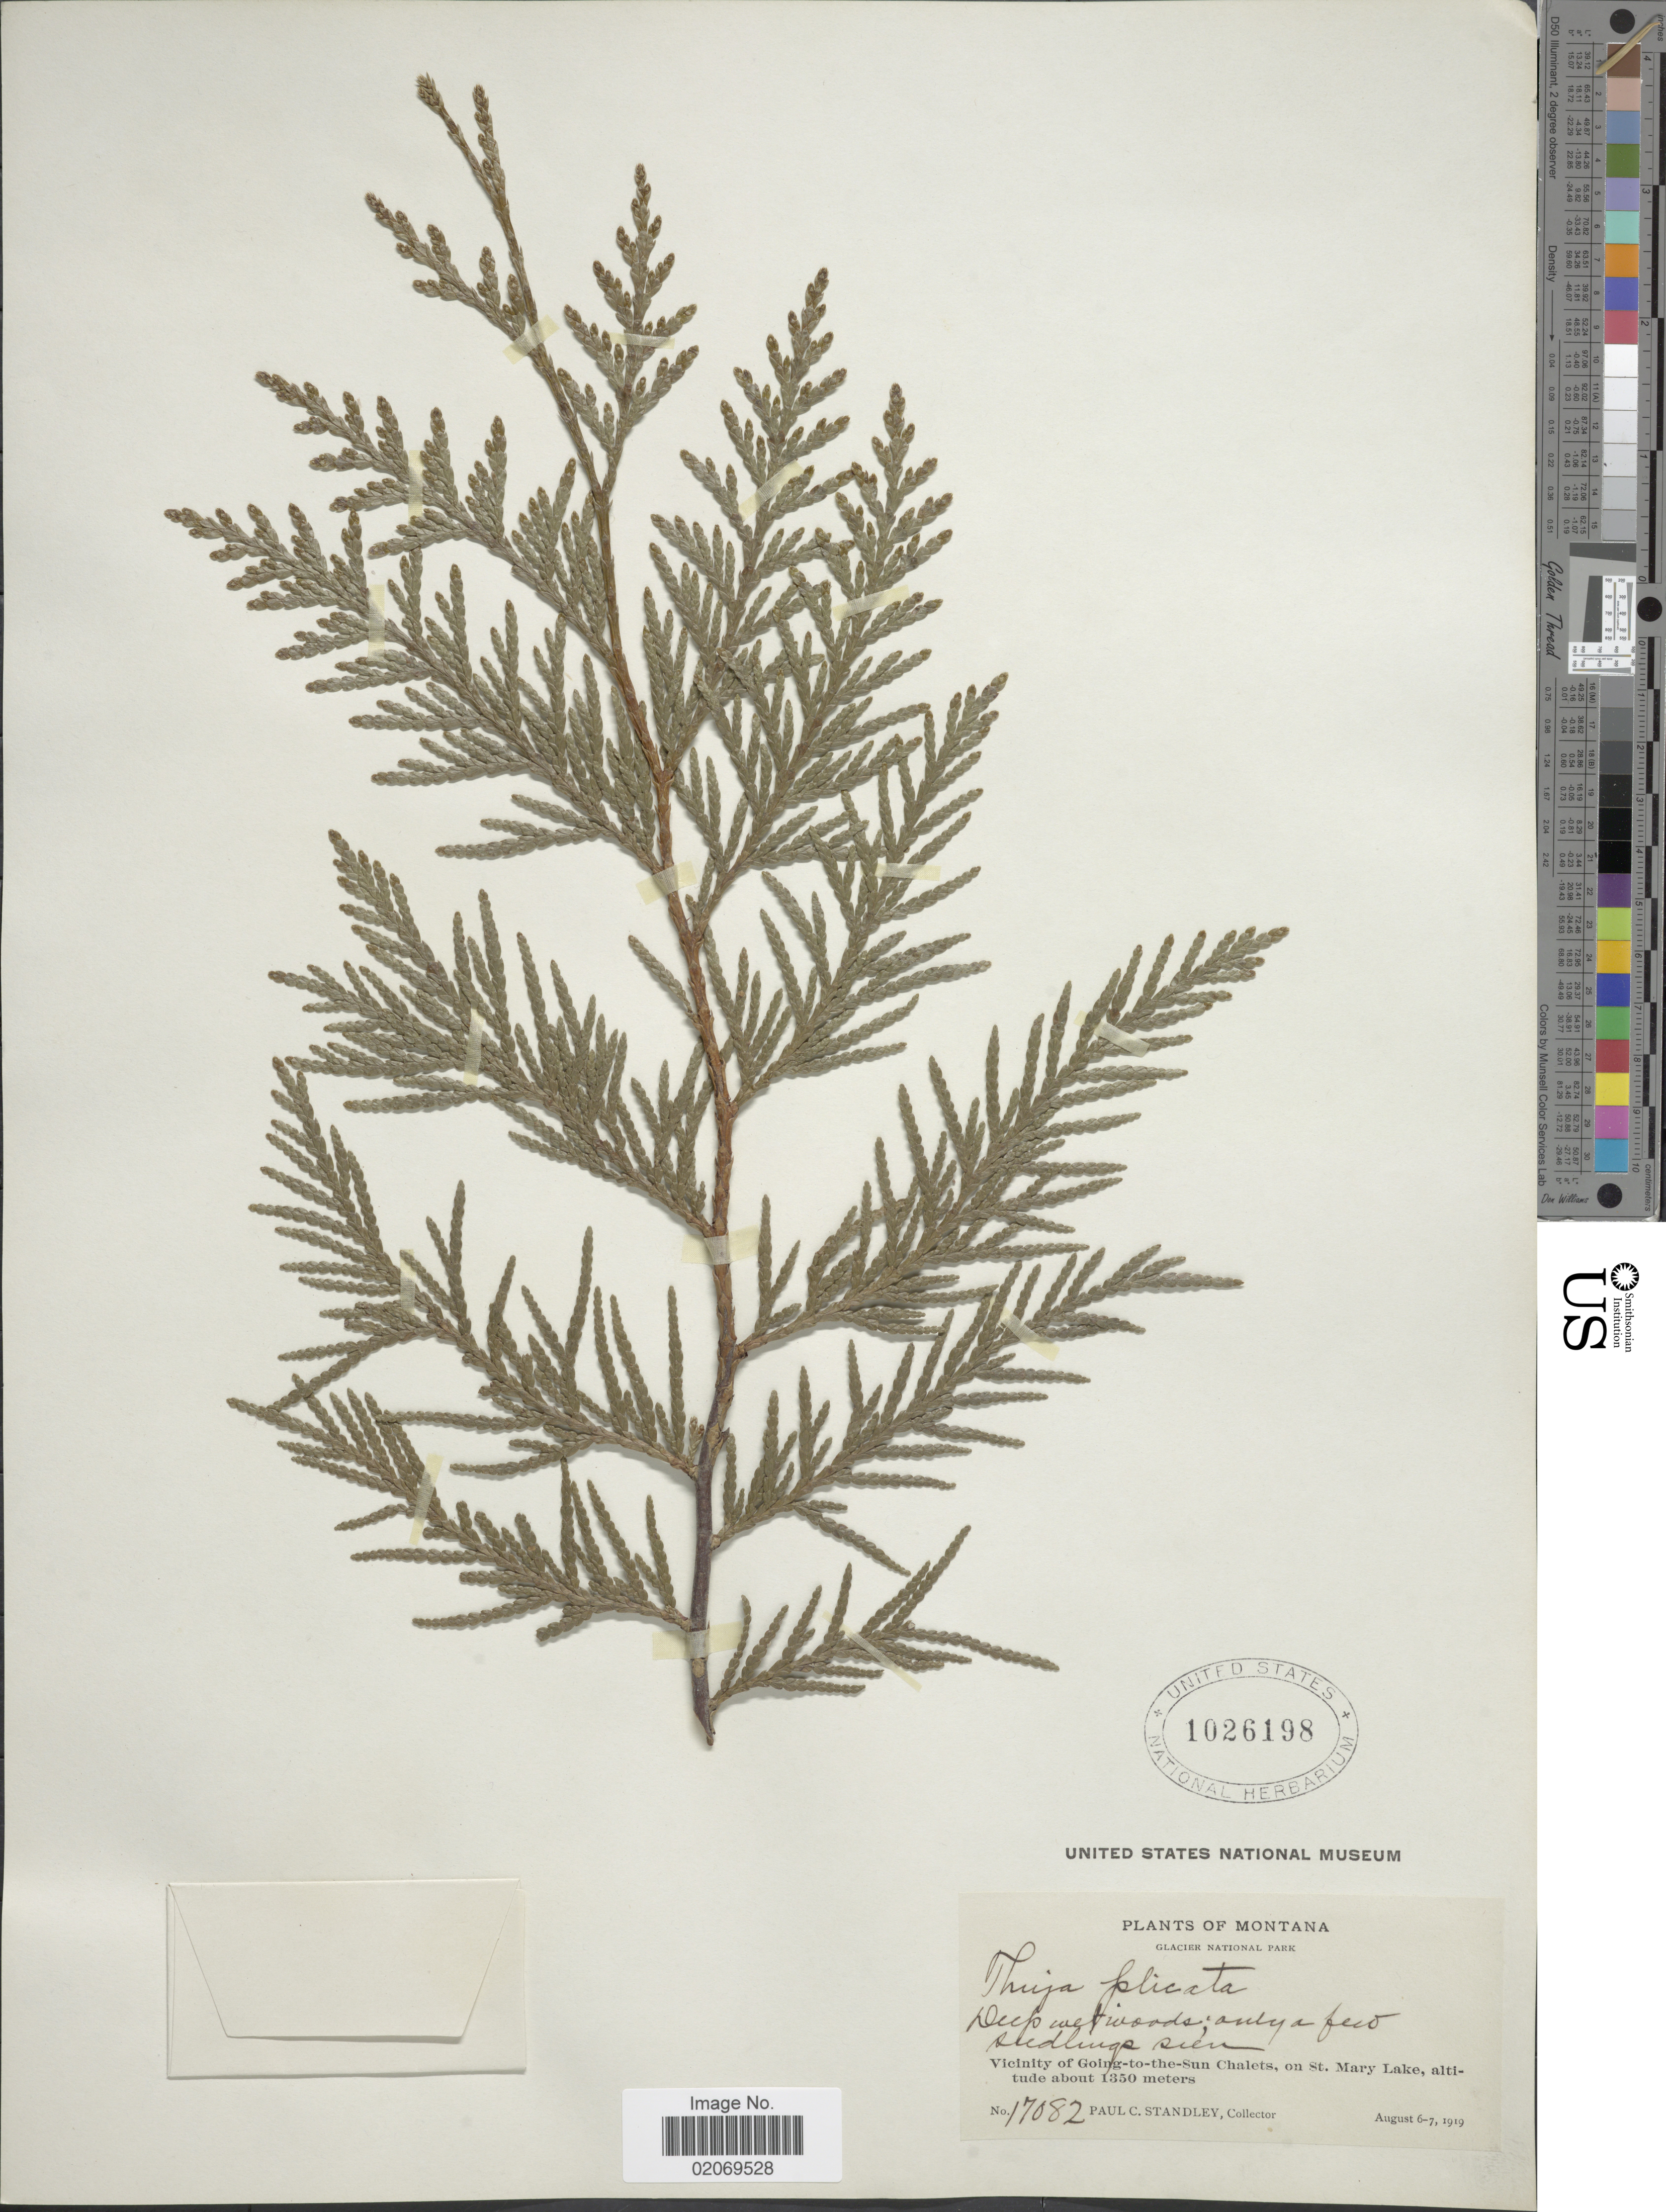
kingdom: Plantae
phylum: Tracheophyta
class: Pinopsida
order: Pinales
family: Cupressaceae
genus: Thuja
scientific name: Thuja plicata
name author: Donn & D. Don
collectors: P. C. Standley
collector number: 17082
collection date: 1919-08-06/1919-08-07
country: United States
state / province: Montana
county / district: Glacier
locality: Glacier National Park, Deep wet woods; Vicinity of Going-to-the-Sun Chalets, on St Mary Lake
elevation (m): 1350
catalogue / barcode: US 1026198